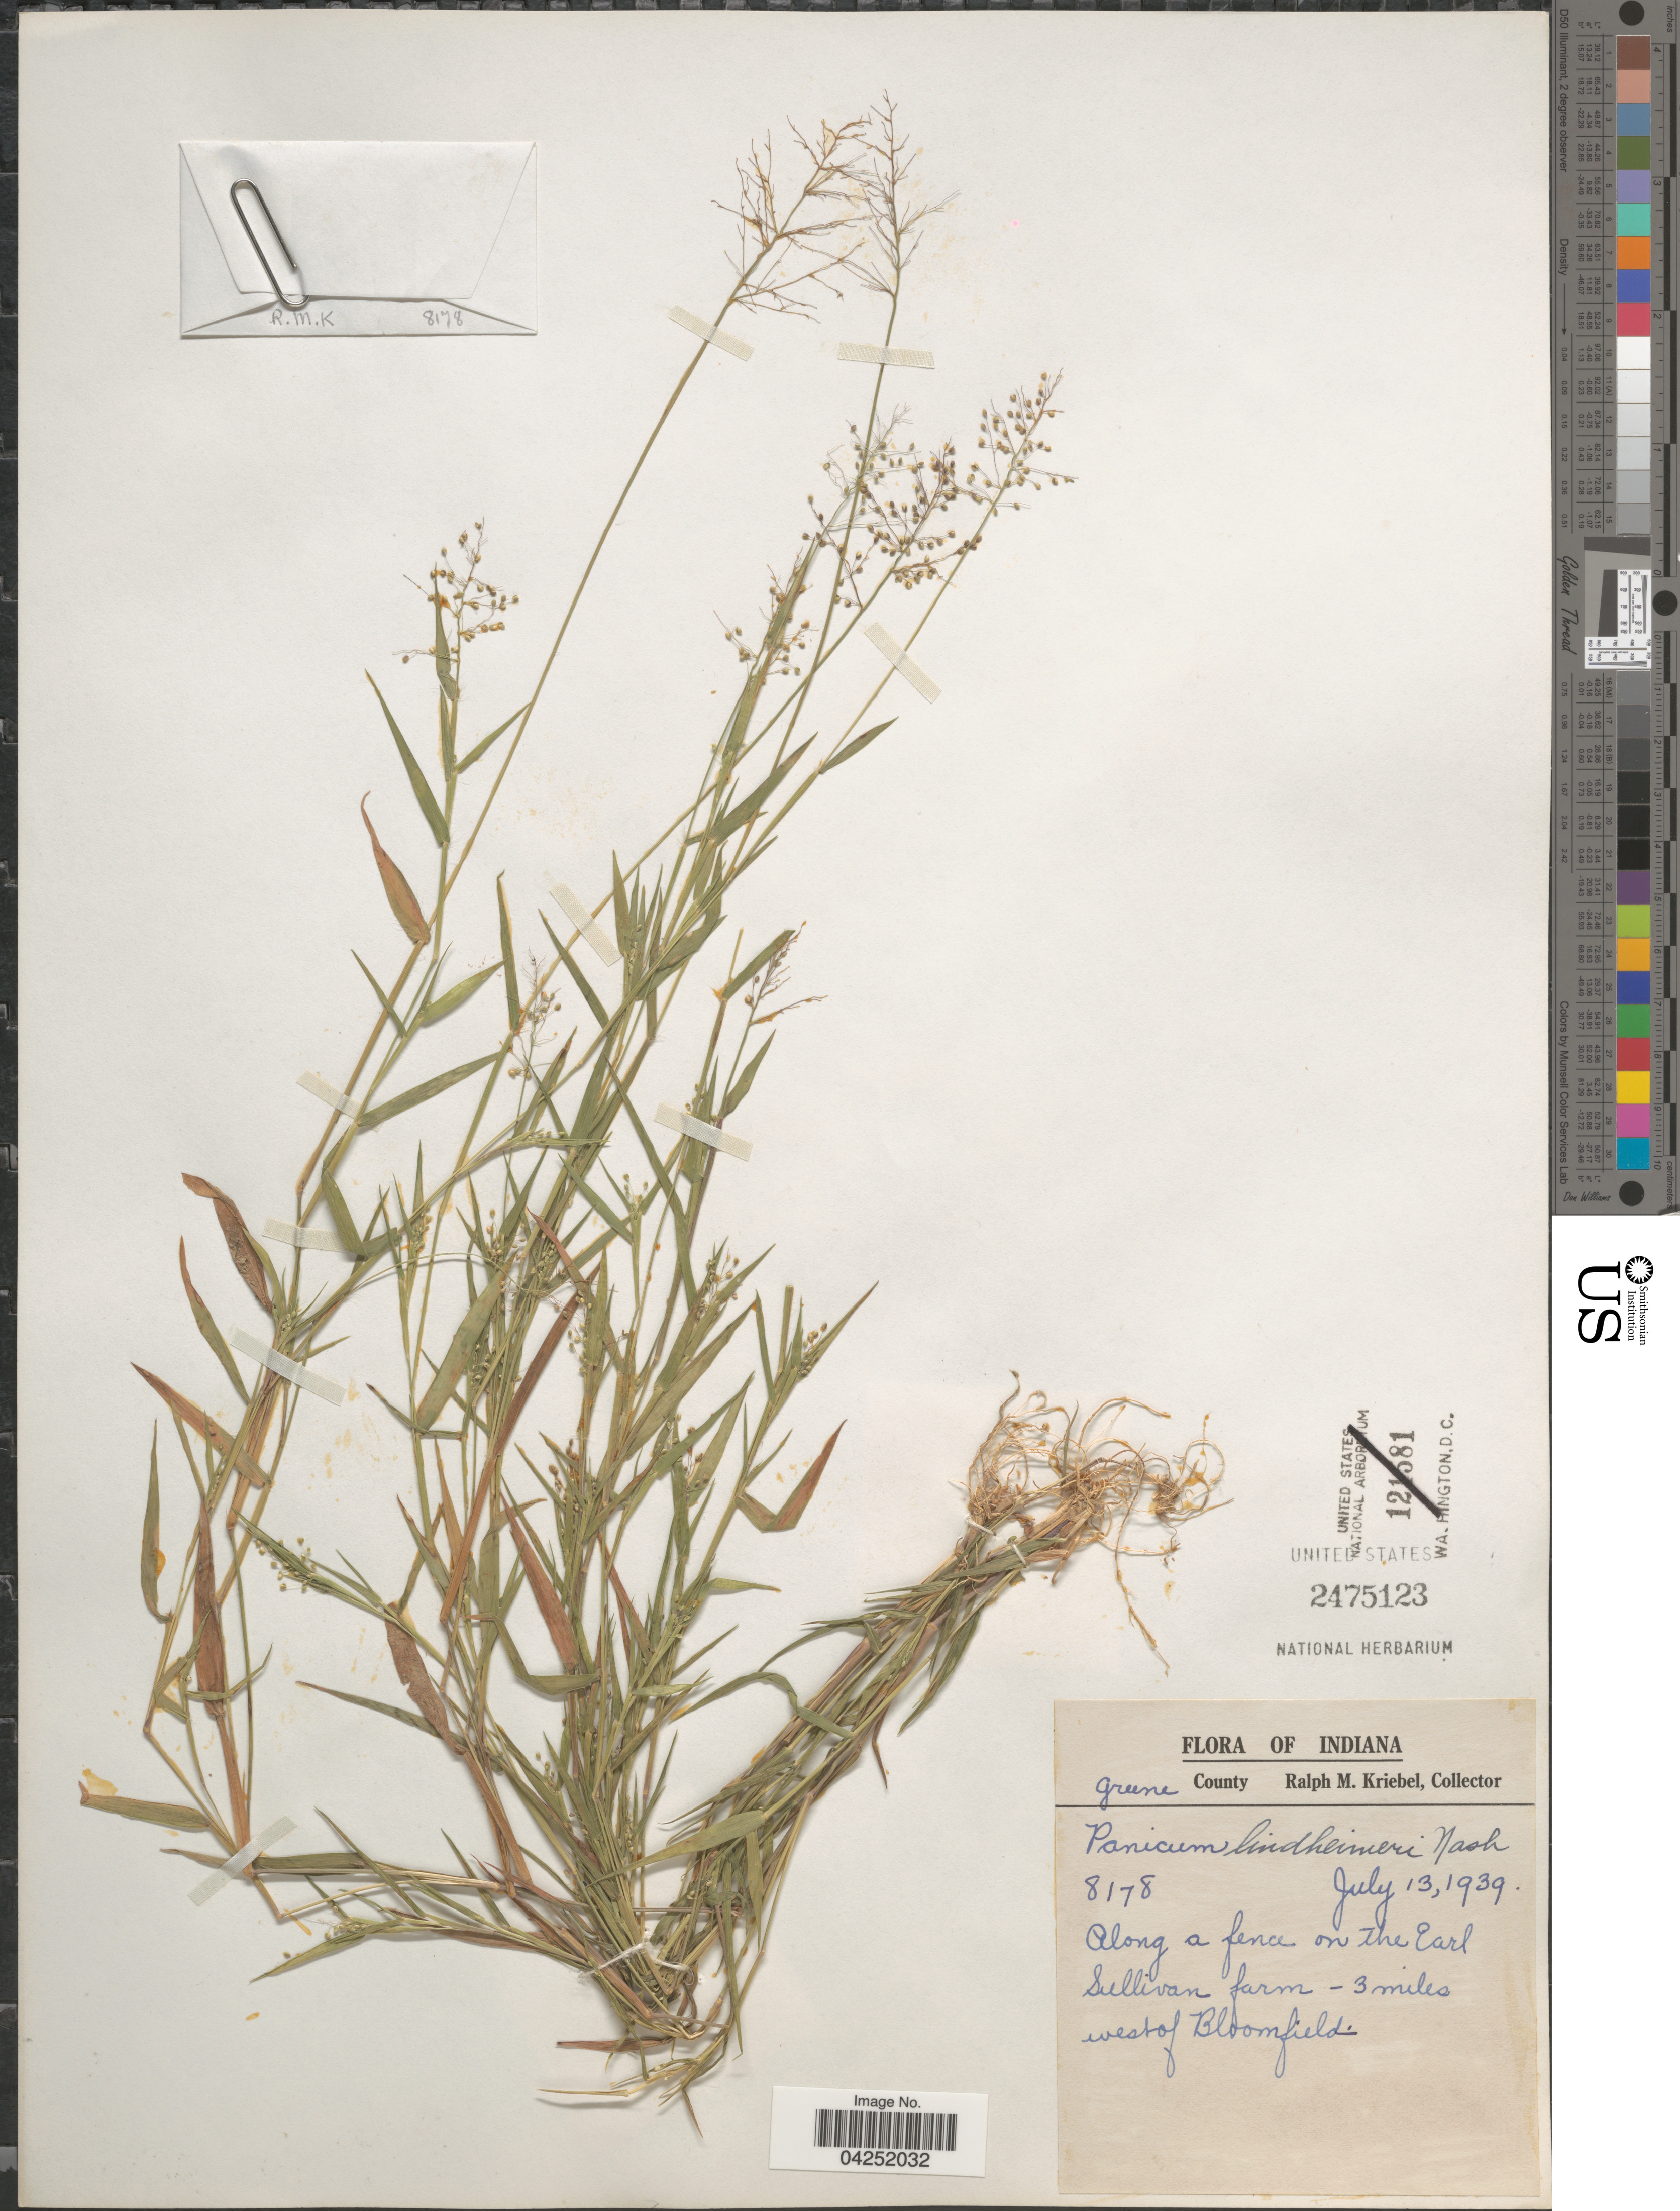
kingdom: Plantae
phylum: Tracheophyta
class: Liliopsida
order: Poales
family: Poaceae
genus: Dichanthelium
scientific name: Dichanthelium acuminatum var. lindheimeri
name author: (Nash) Gould & C.A. Clark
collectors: R. M. Kriebel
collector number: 8178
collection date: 1939-07-13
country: United States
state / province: Indiana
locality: Greene County. Along a fence on the Earl Sullivan farm - 3 miles west of Bloomfield.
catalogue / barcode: US 2475123